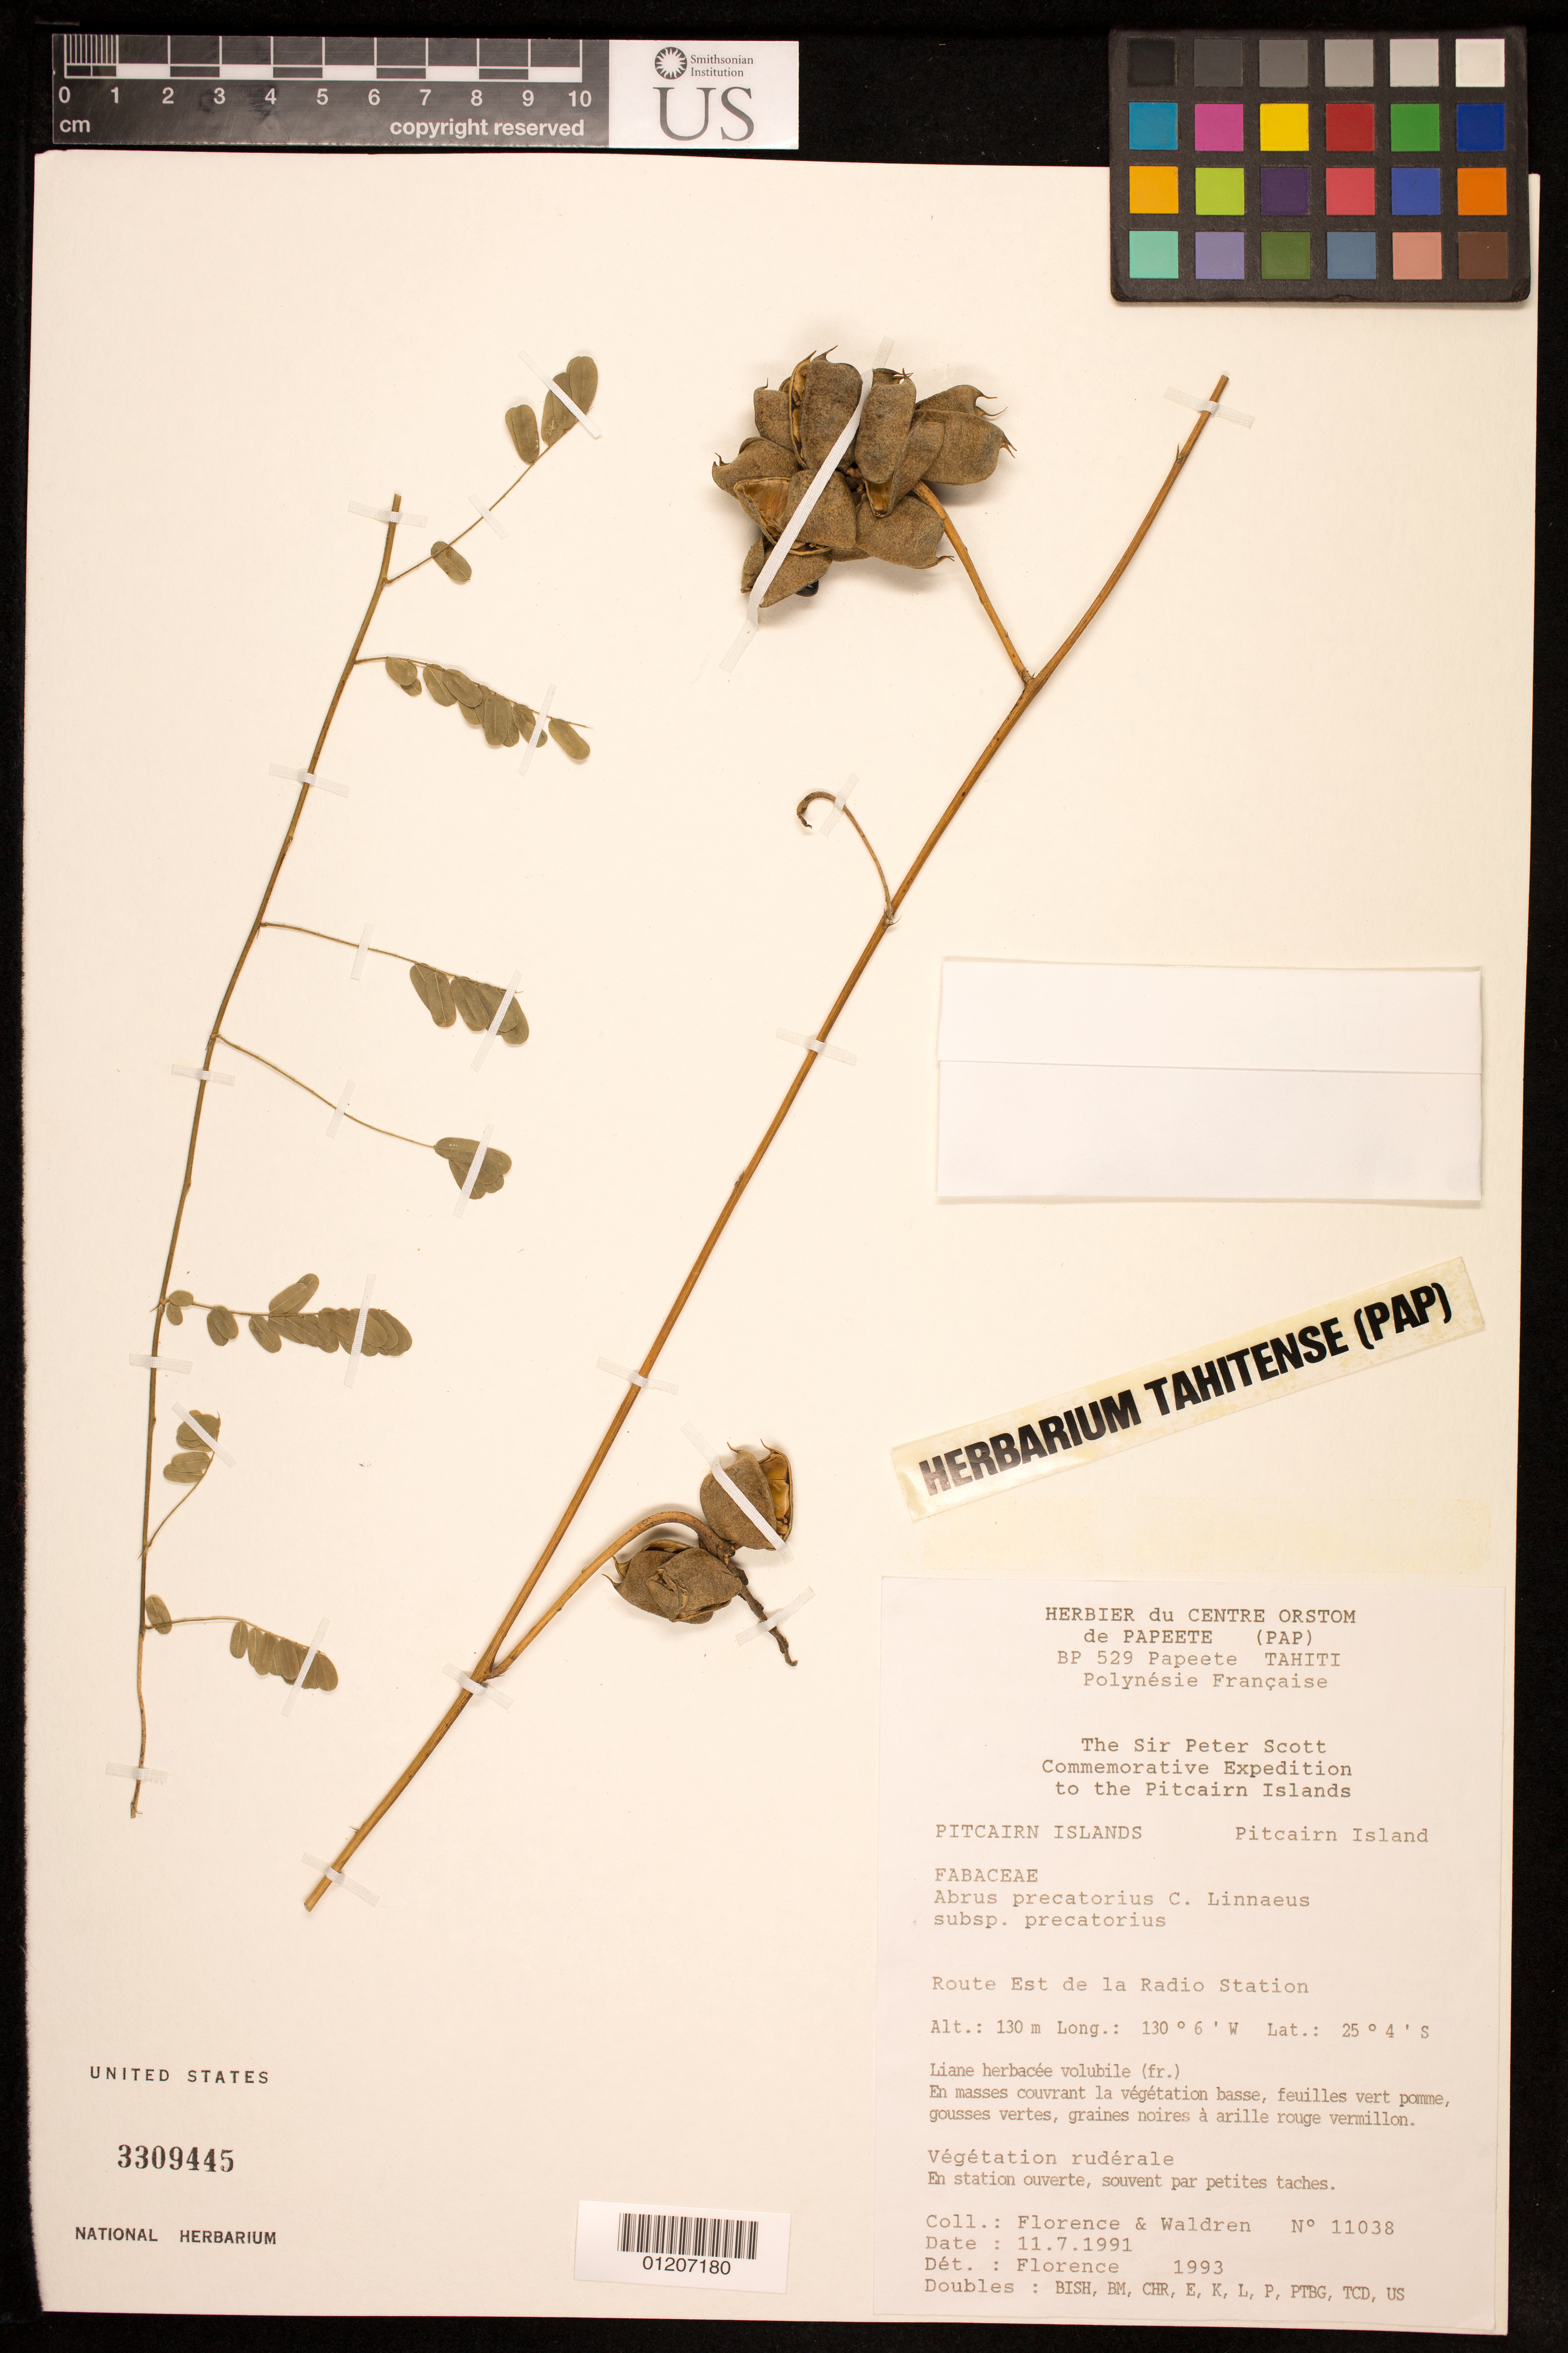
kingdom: Plantae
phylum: Tracheophyta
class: Magnoliopsida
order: Fabales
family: Fabaceae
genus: Abrus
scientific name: Abrus precatorius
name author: L.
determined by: Florence, J.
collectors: J. Florence & Waldren, --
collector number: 11038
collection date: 1991-07-11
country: Pitcairn Islands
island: Pitcairn Island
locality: Route est de la Radio Station.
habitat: En station ouverte, souvent par petites taches. Liane herbacèe volubile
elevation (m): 130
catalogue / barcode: US 3309445